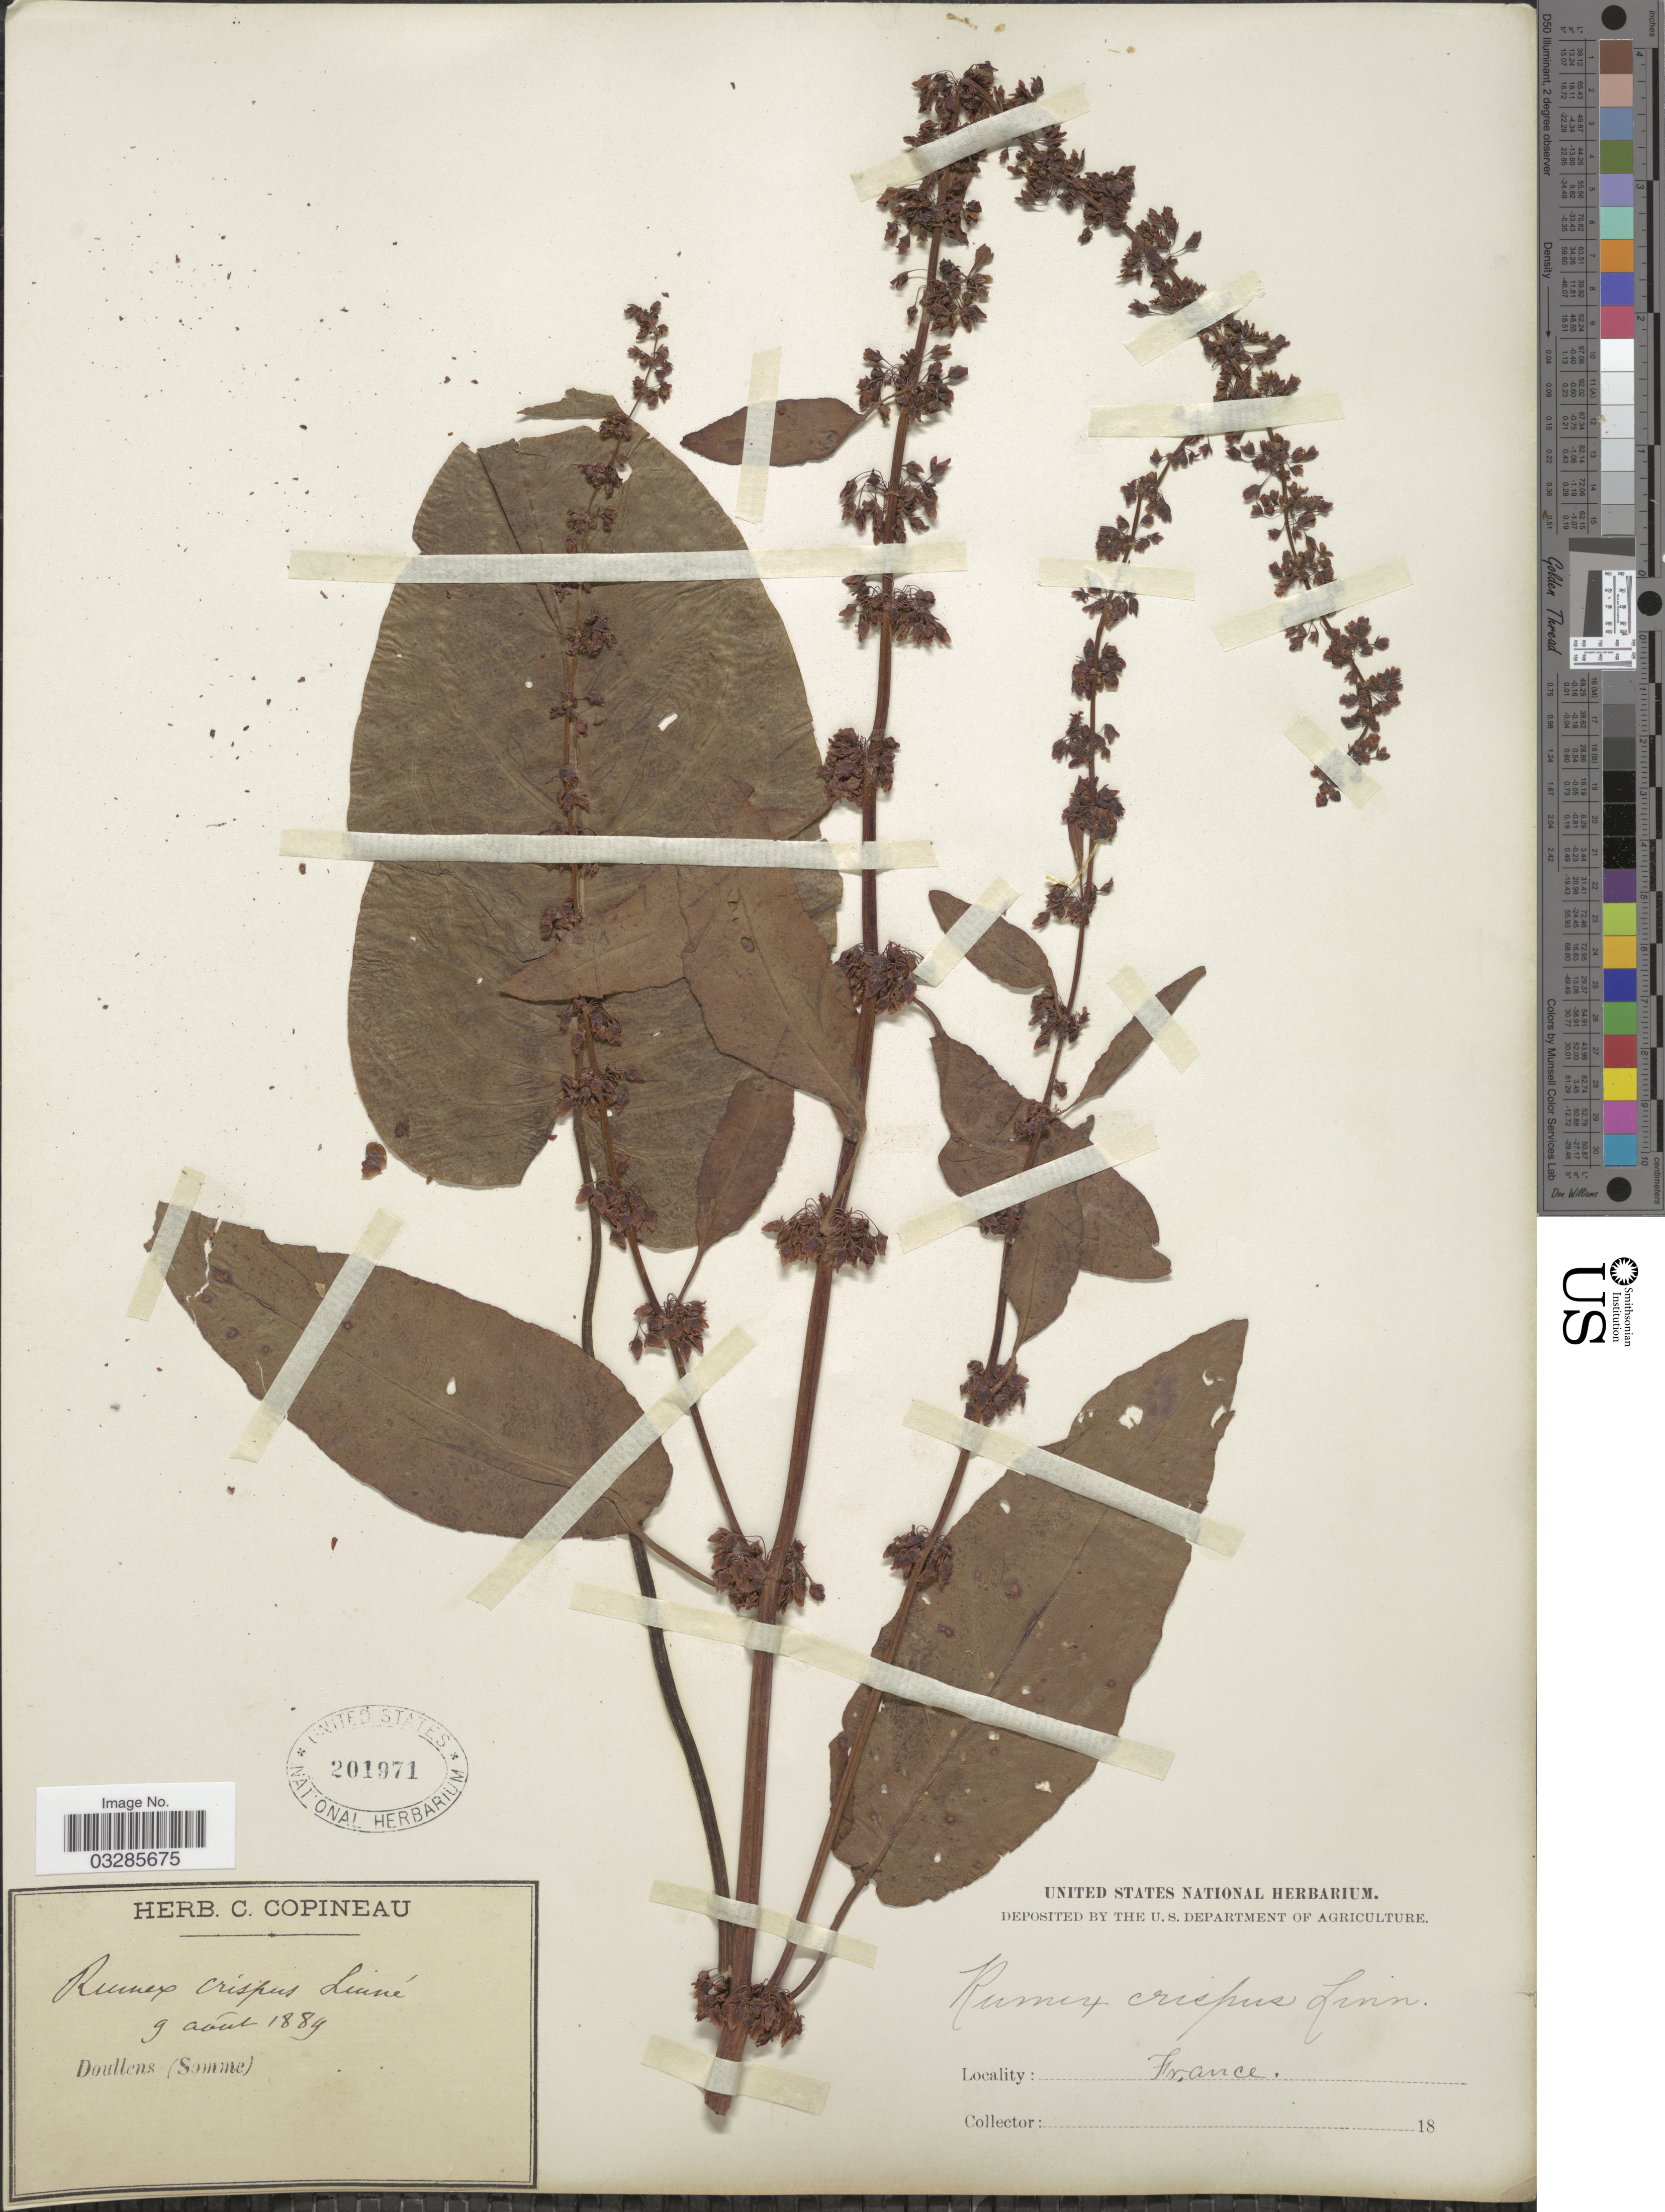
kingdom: Plantae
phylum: Tracheophyta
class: Magnoliopsida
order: Caryophyllales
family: Polygonaceae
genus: Rumex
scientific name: Rumex crispus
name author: L.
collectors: ex herb. C. Copineau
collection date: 1889-08-09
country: France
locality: Doullens.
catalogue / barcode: US 201971